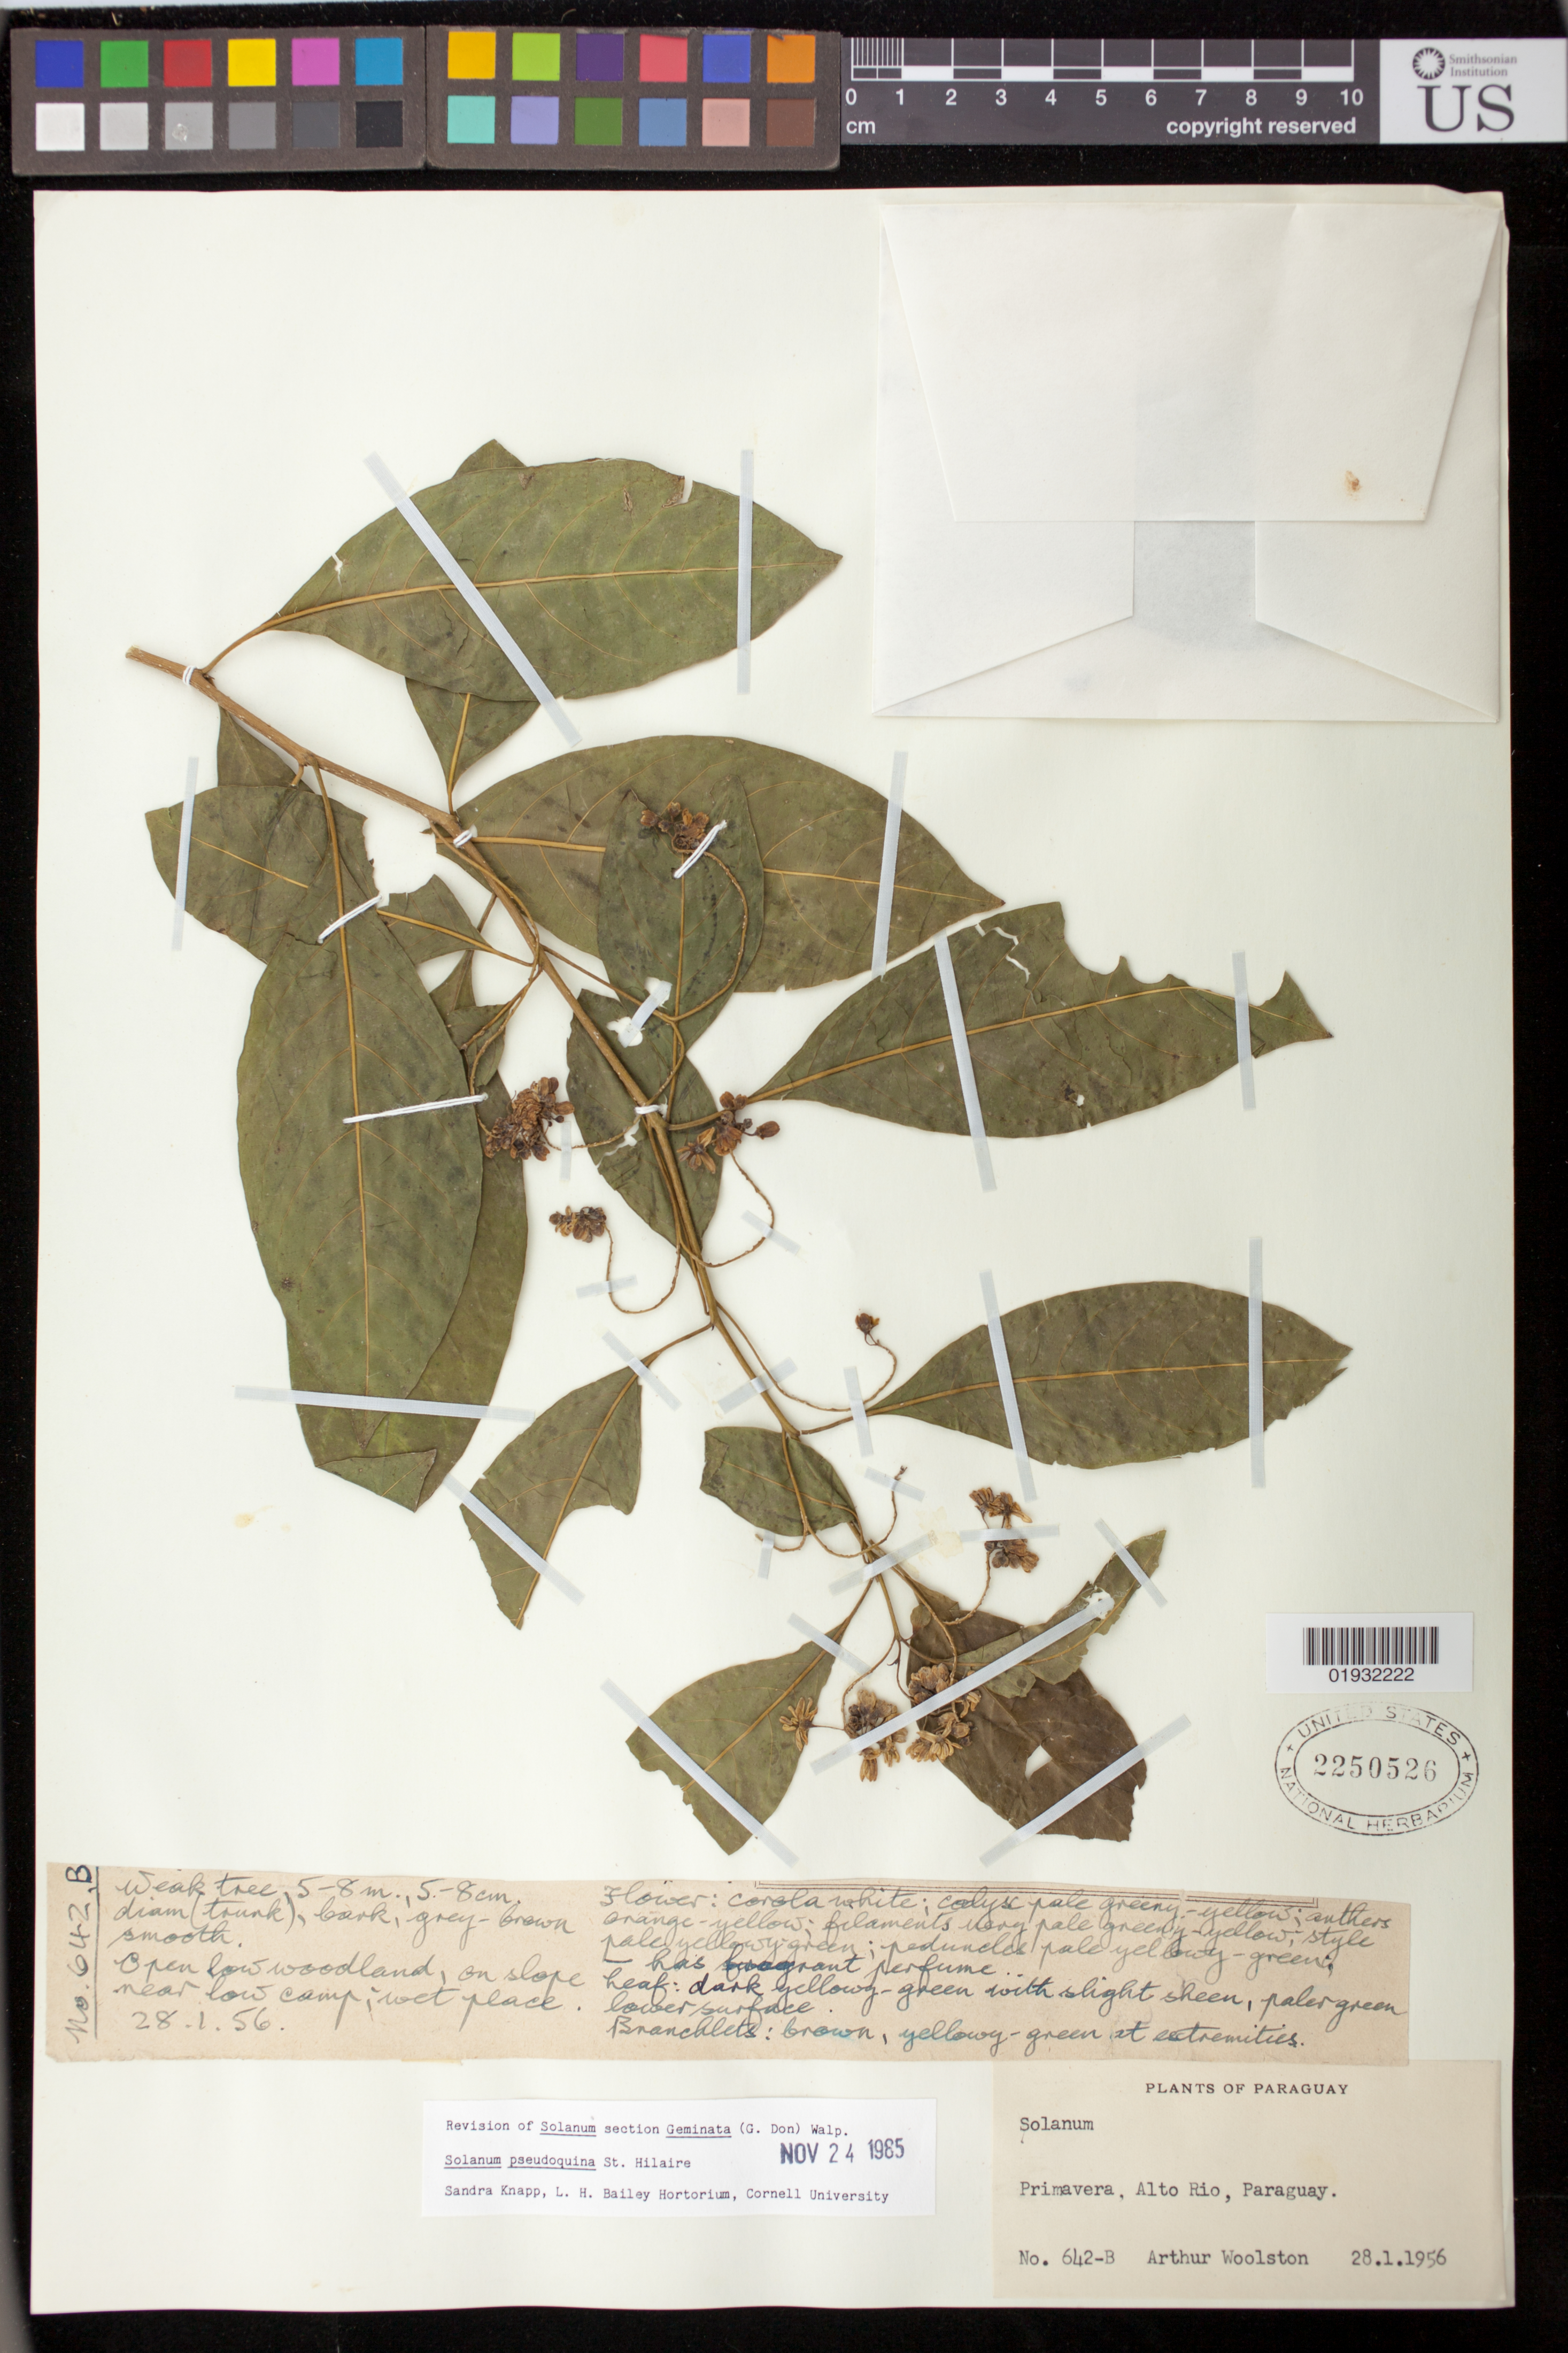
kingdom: Plantae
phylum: Tracheophyta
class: Magnoliopsida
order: Solanales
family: Solanaceae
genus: Solanum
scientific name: Solanum pseudoquina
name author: A. St.-Hil.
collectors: A. L. Woolston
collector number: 642 b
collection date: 1956-01-28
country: Paraguay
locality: Primavera, Alto Rio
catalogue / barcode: US 2250526